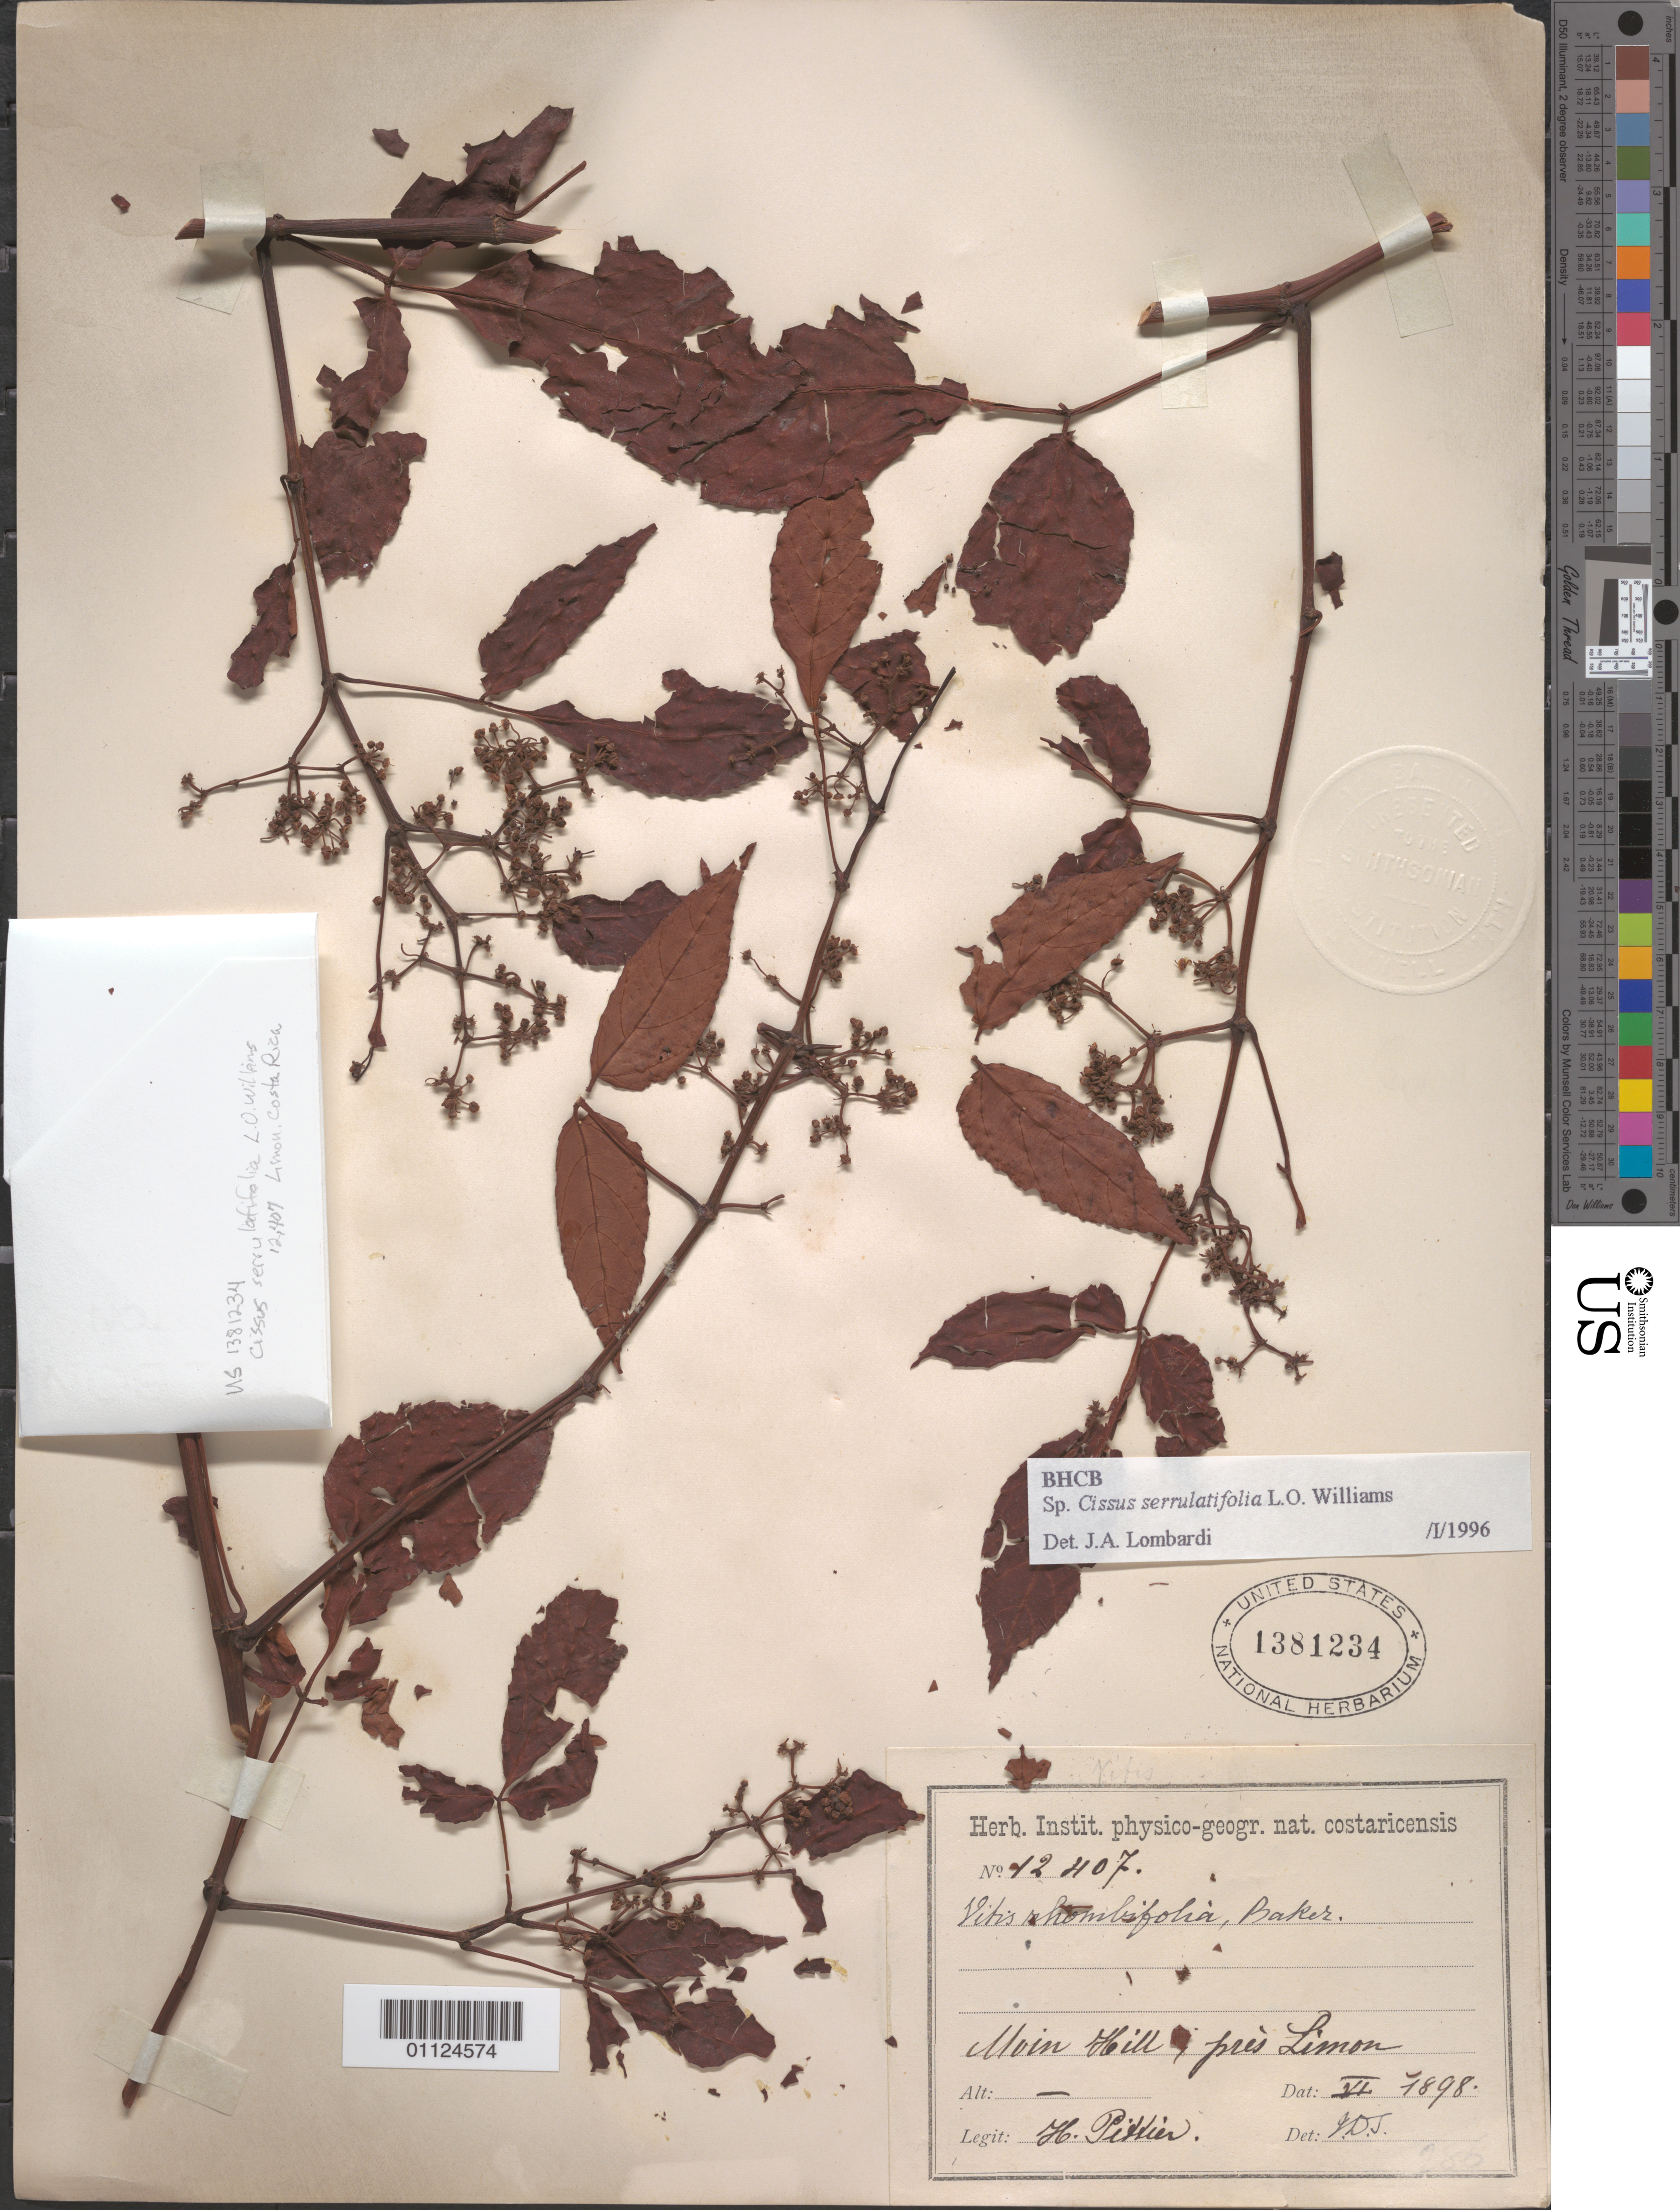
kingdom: Plantae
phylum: Tracheophyta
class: Magnoliopsida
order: Vitales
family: Vitaceae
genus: Cissus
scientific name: Cissus serrulatifolia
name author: L.O. Williams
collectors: H. F. Pittier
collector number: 12407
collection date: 1898-06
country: Costa Rica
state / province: Limón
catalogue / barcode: US 1381234